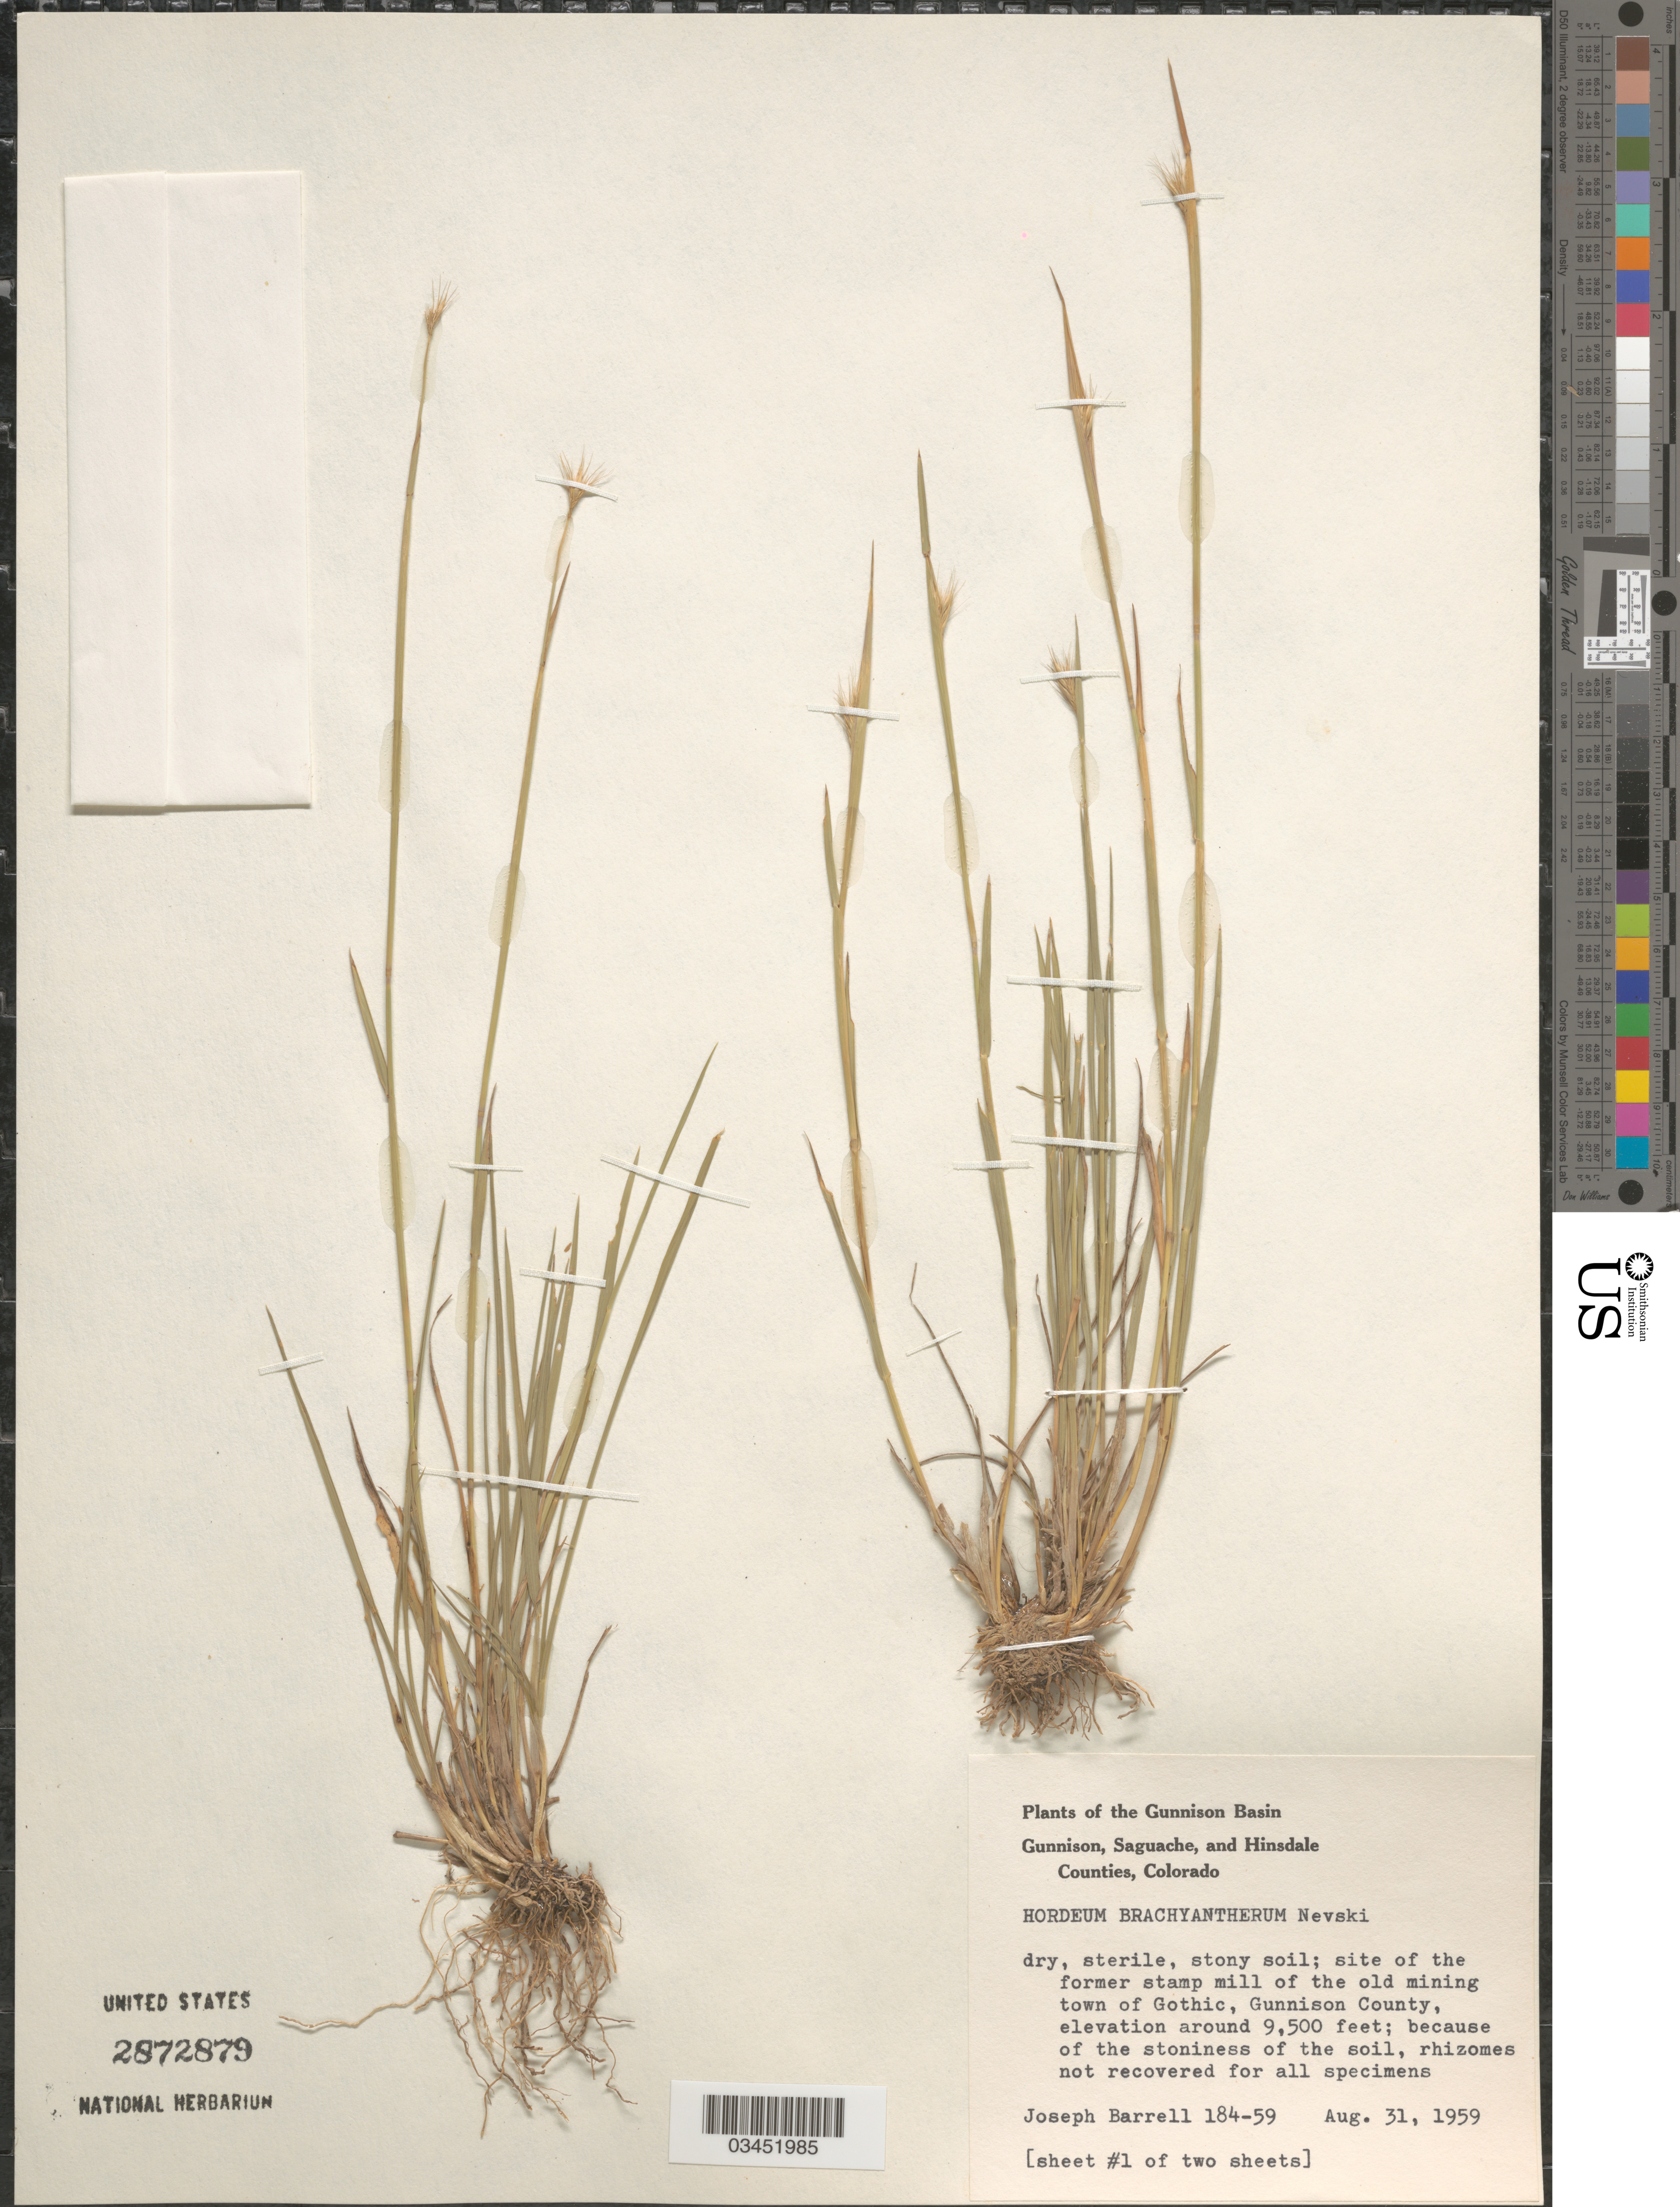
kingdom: Plantae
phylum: Tracheophyta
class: Liliopsida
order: Poales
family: Poaceae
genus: Hordeum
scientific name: Hordeum brachyantherum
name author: Nevski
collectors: J. Barrell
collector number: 184-59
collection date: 1959-08-31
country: United States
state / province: Colorado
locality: Gunnison Basin. Site of the former stamp mill of the old mining town of Gothic, Gunnison County.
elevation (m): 2896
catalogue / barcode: US 2872879